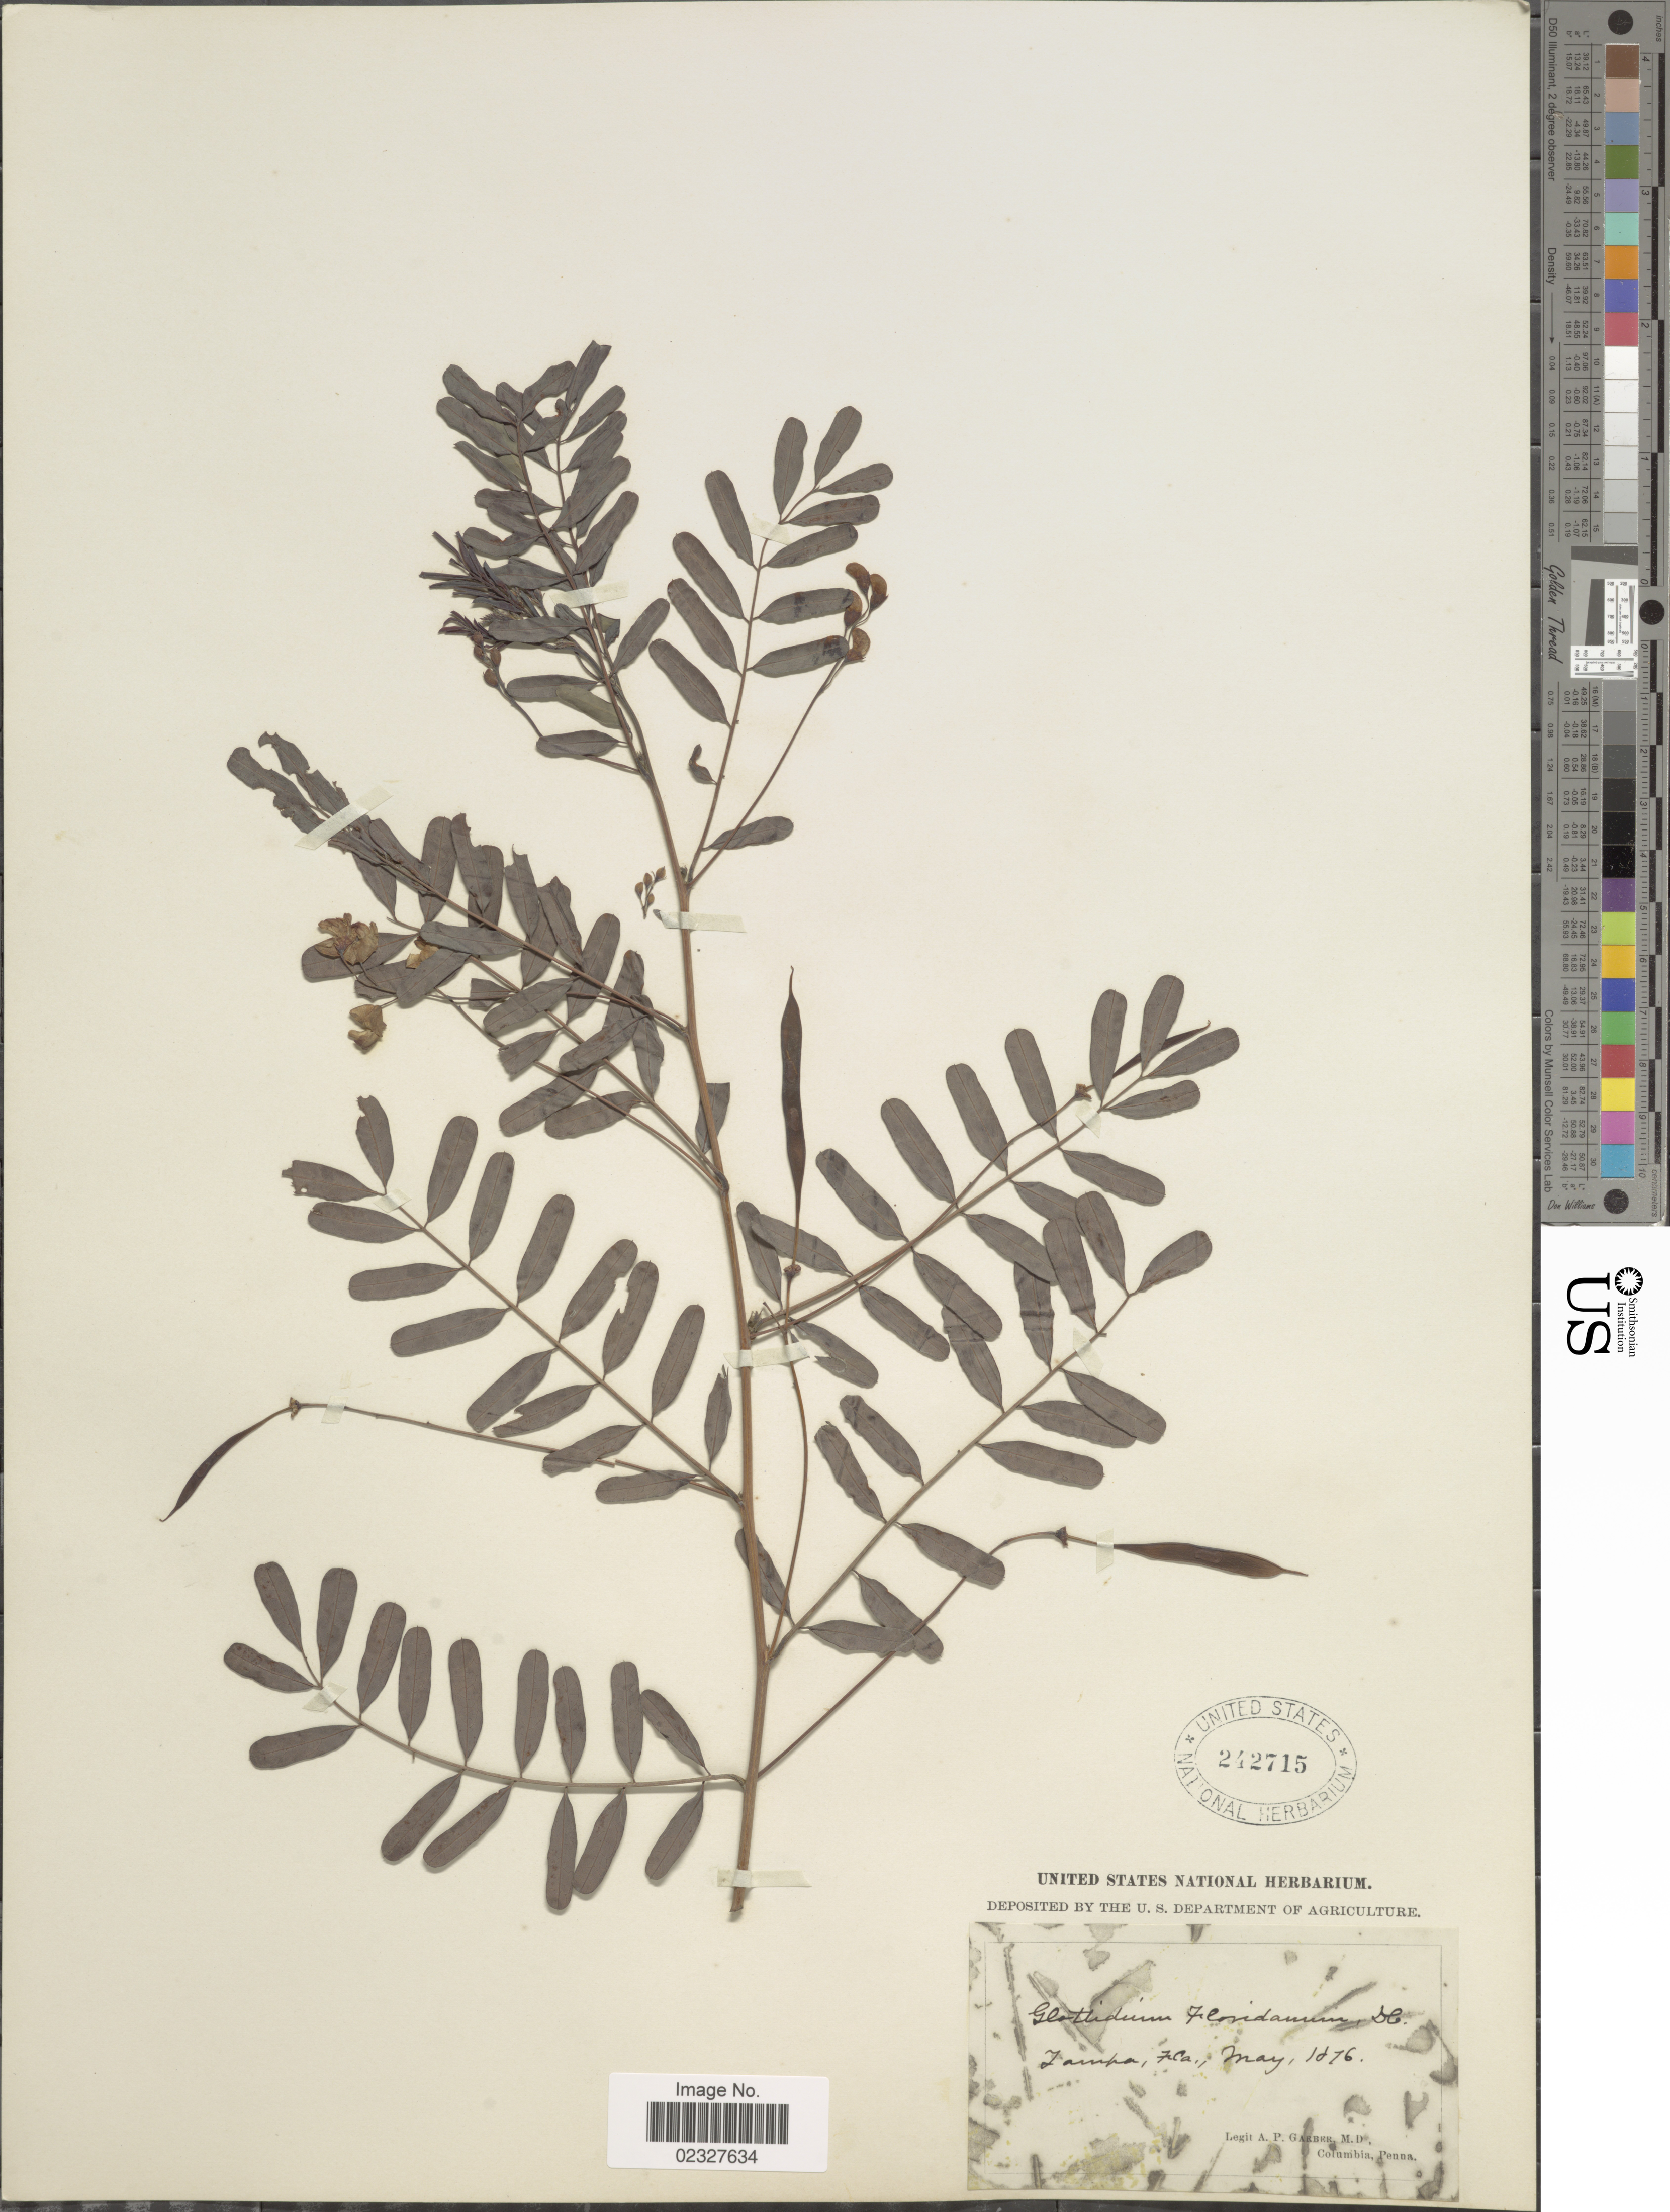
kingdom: Plantae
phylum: Tracheophyta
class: Magnoliopsida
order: Fabales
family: Fabaceae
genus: Sesbania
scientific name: Sesbania vesicaria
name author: (Jacq.) Elliott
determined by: Strong, Mark T., (BOT), Smithsonian Institution - National Museum of Natural History (UNITED STATES)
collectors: A. P. Garber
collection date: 1876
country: United States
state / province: Florida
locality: Tampa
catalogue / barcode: US 242715